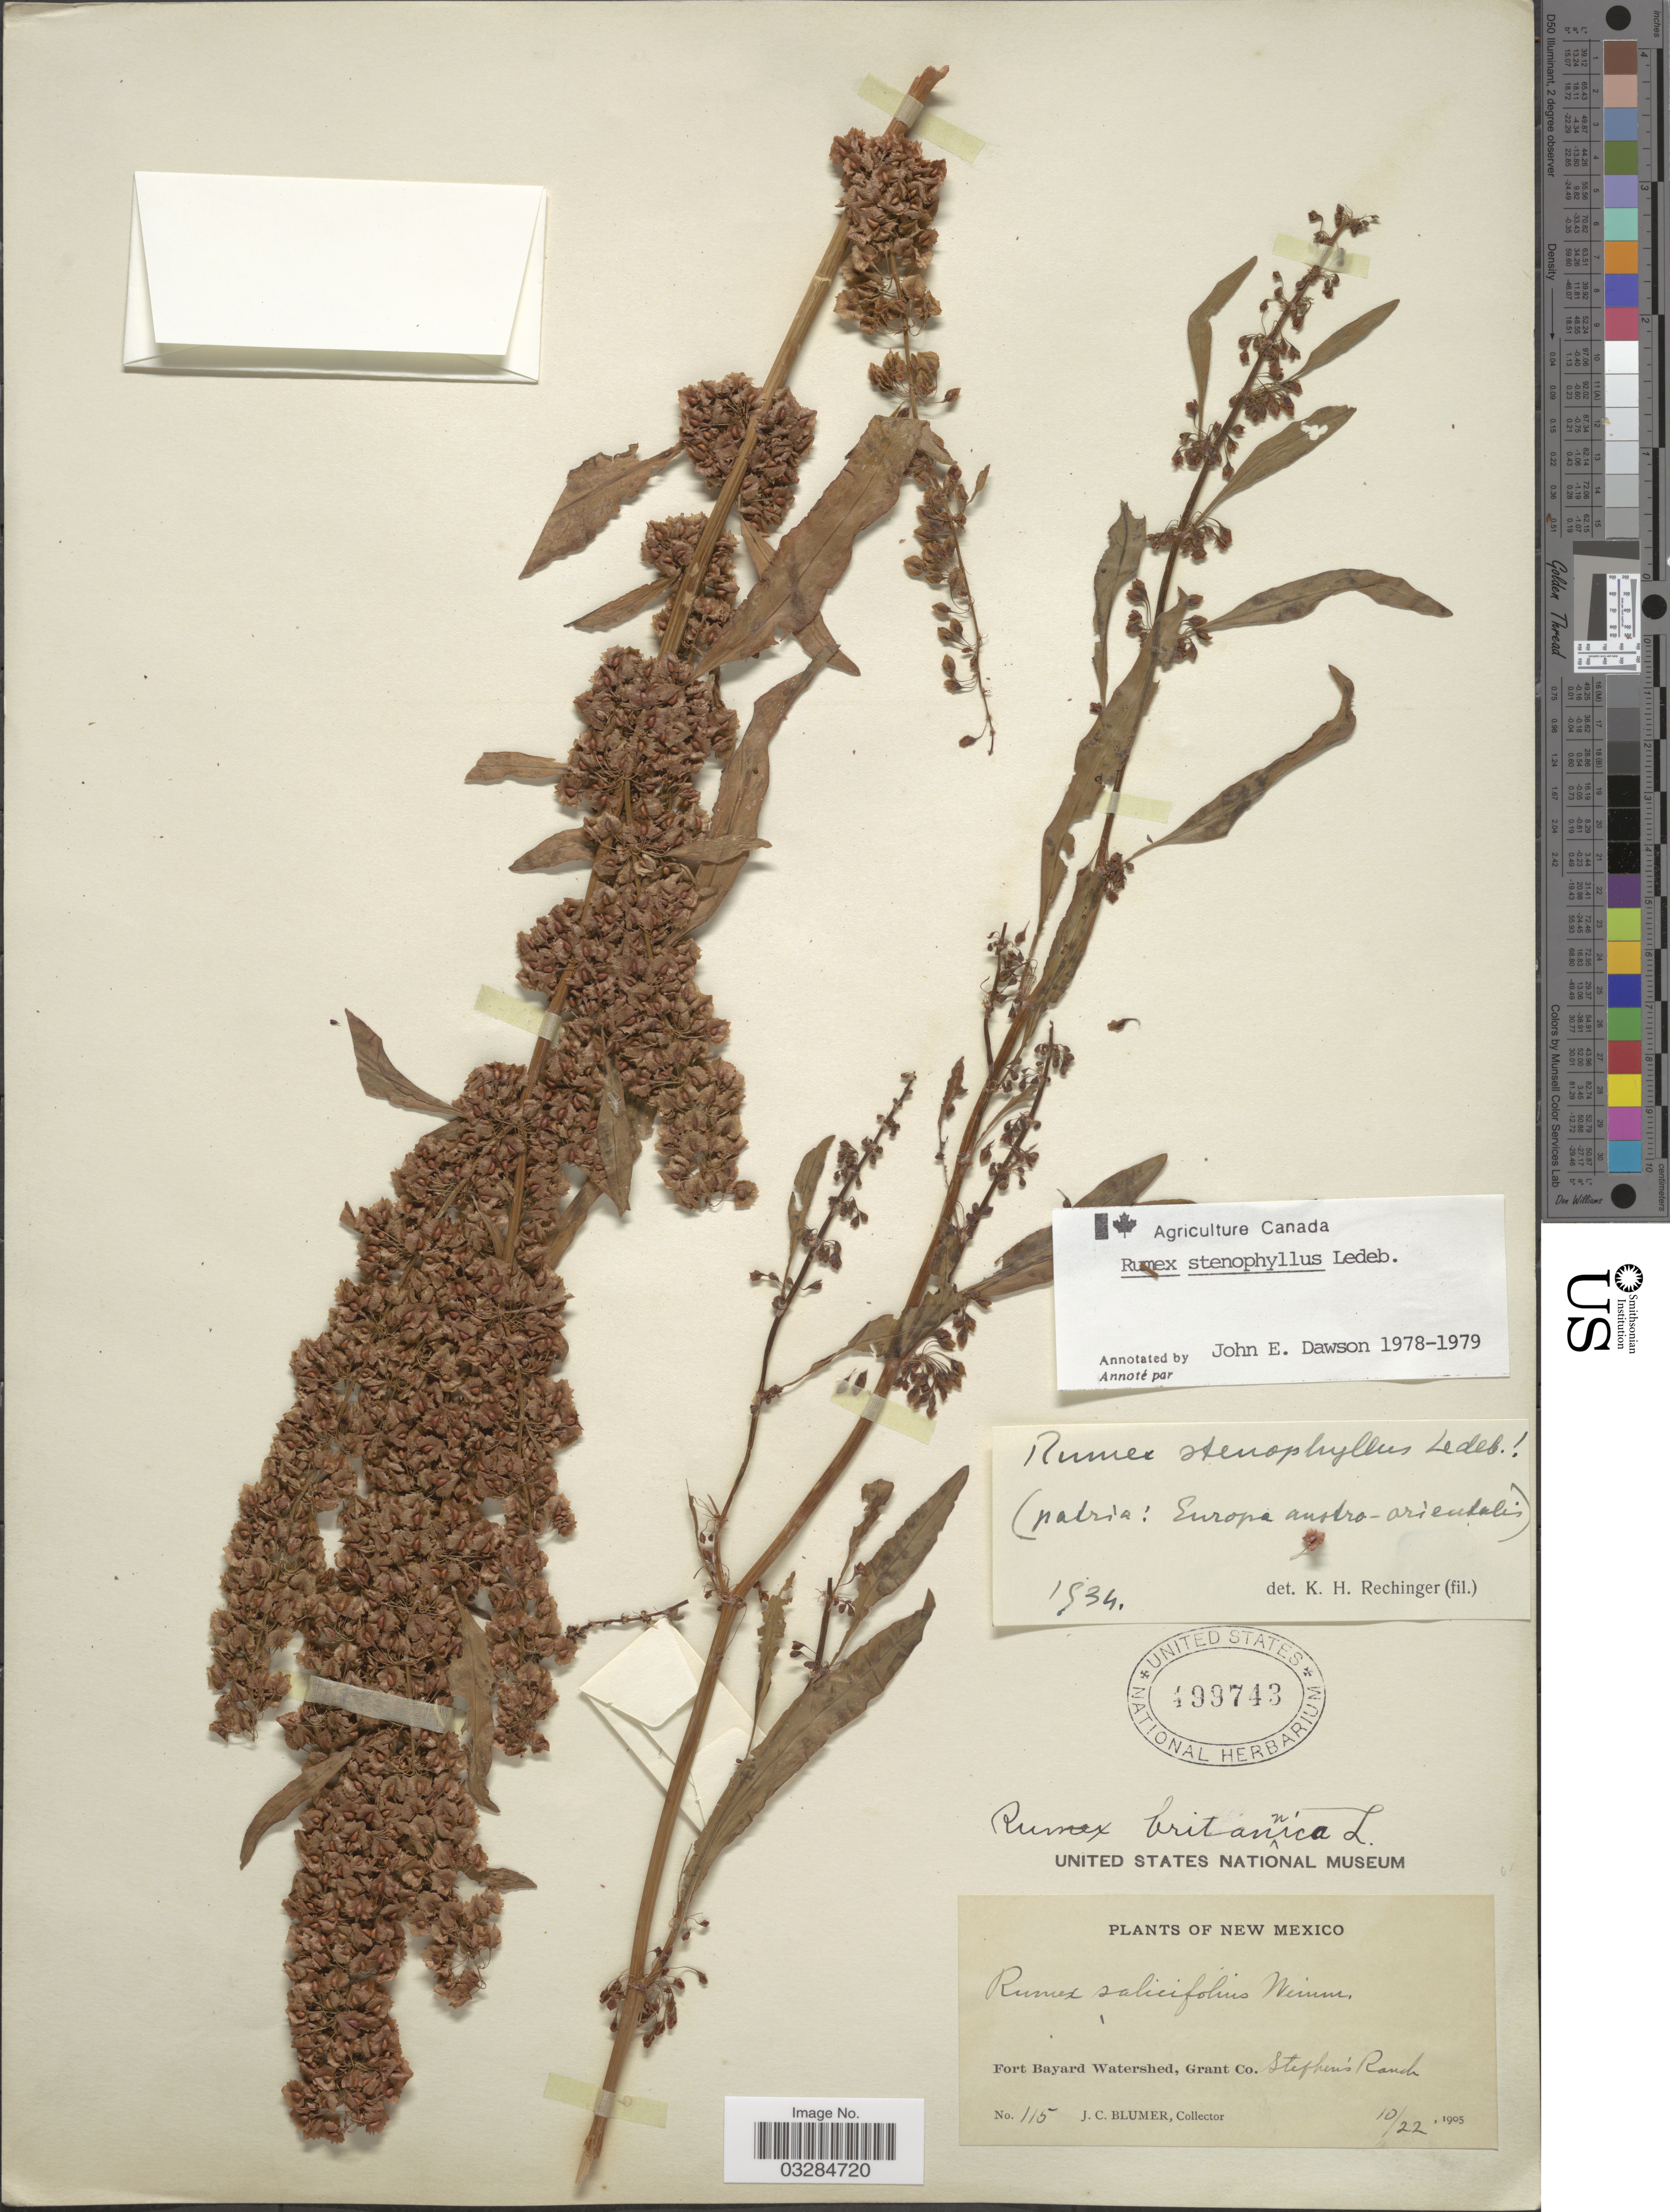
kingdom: Plantae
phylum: Tracheophyta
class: Magnoliopsida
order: Caryophyllales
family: Polygonaceae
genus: Rumex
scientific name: Rumex stenophyllus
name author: Ledeb.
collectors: J. C. Blumer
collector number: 115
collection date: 1905-10-22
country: United States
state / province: New Mexico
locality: Fort Bayard Watershed, Grant Co. Stephen's Ranch.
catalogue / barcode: US 499743